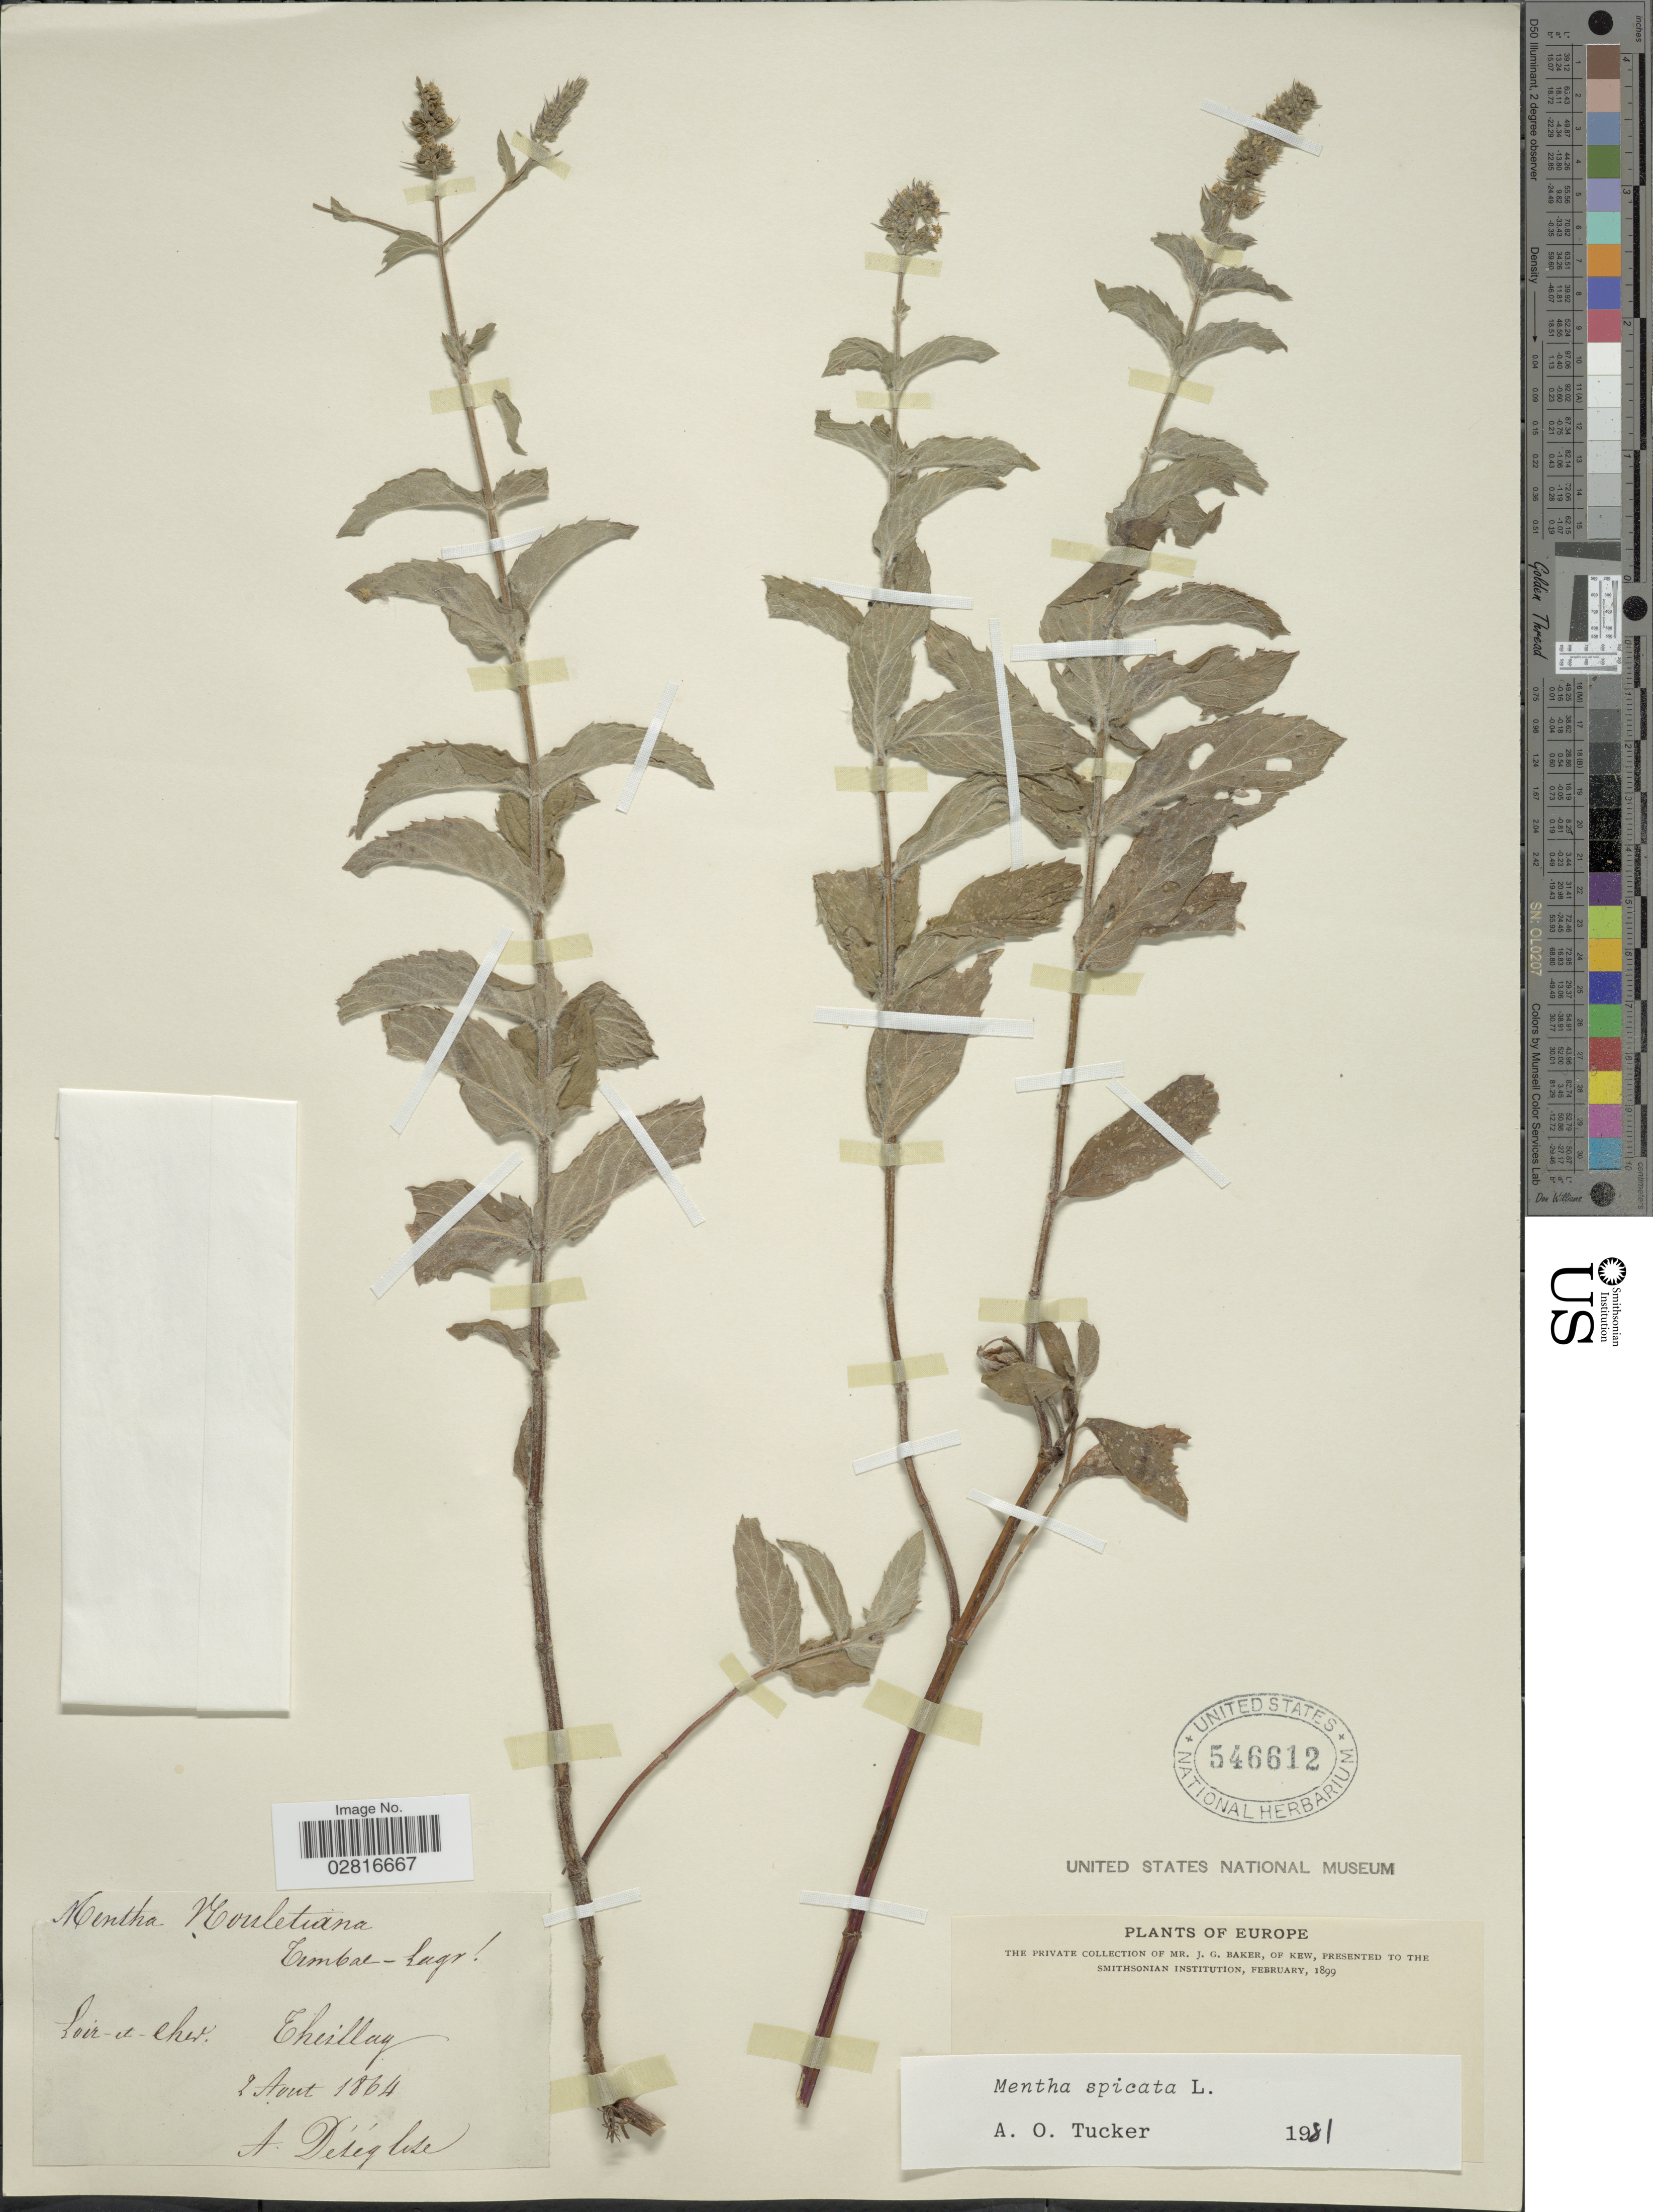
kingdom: Plantae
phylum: Tracheophyta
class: Magnoliopsida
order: Lamiales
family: Lamiaceae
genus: Mentha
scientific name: Mentha spicata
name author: L.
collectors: A. Deseglise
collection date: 1864-08-02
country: France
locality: Europe. Loir-et-Cher. Theillay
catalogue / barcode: US 546612